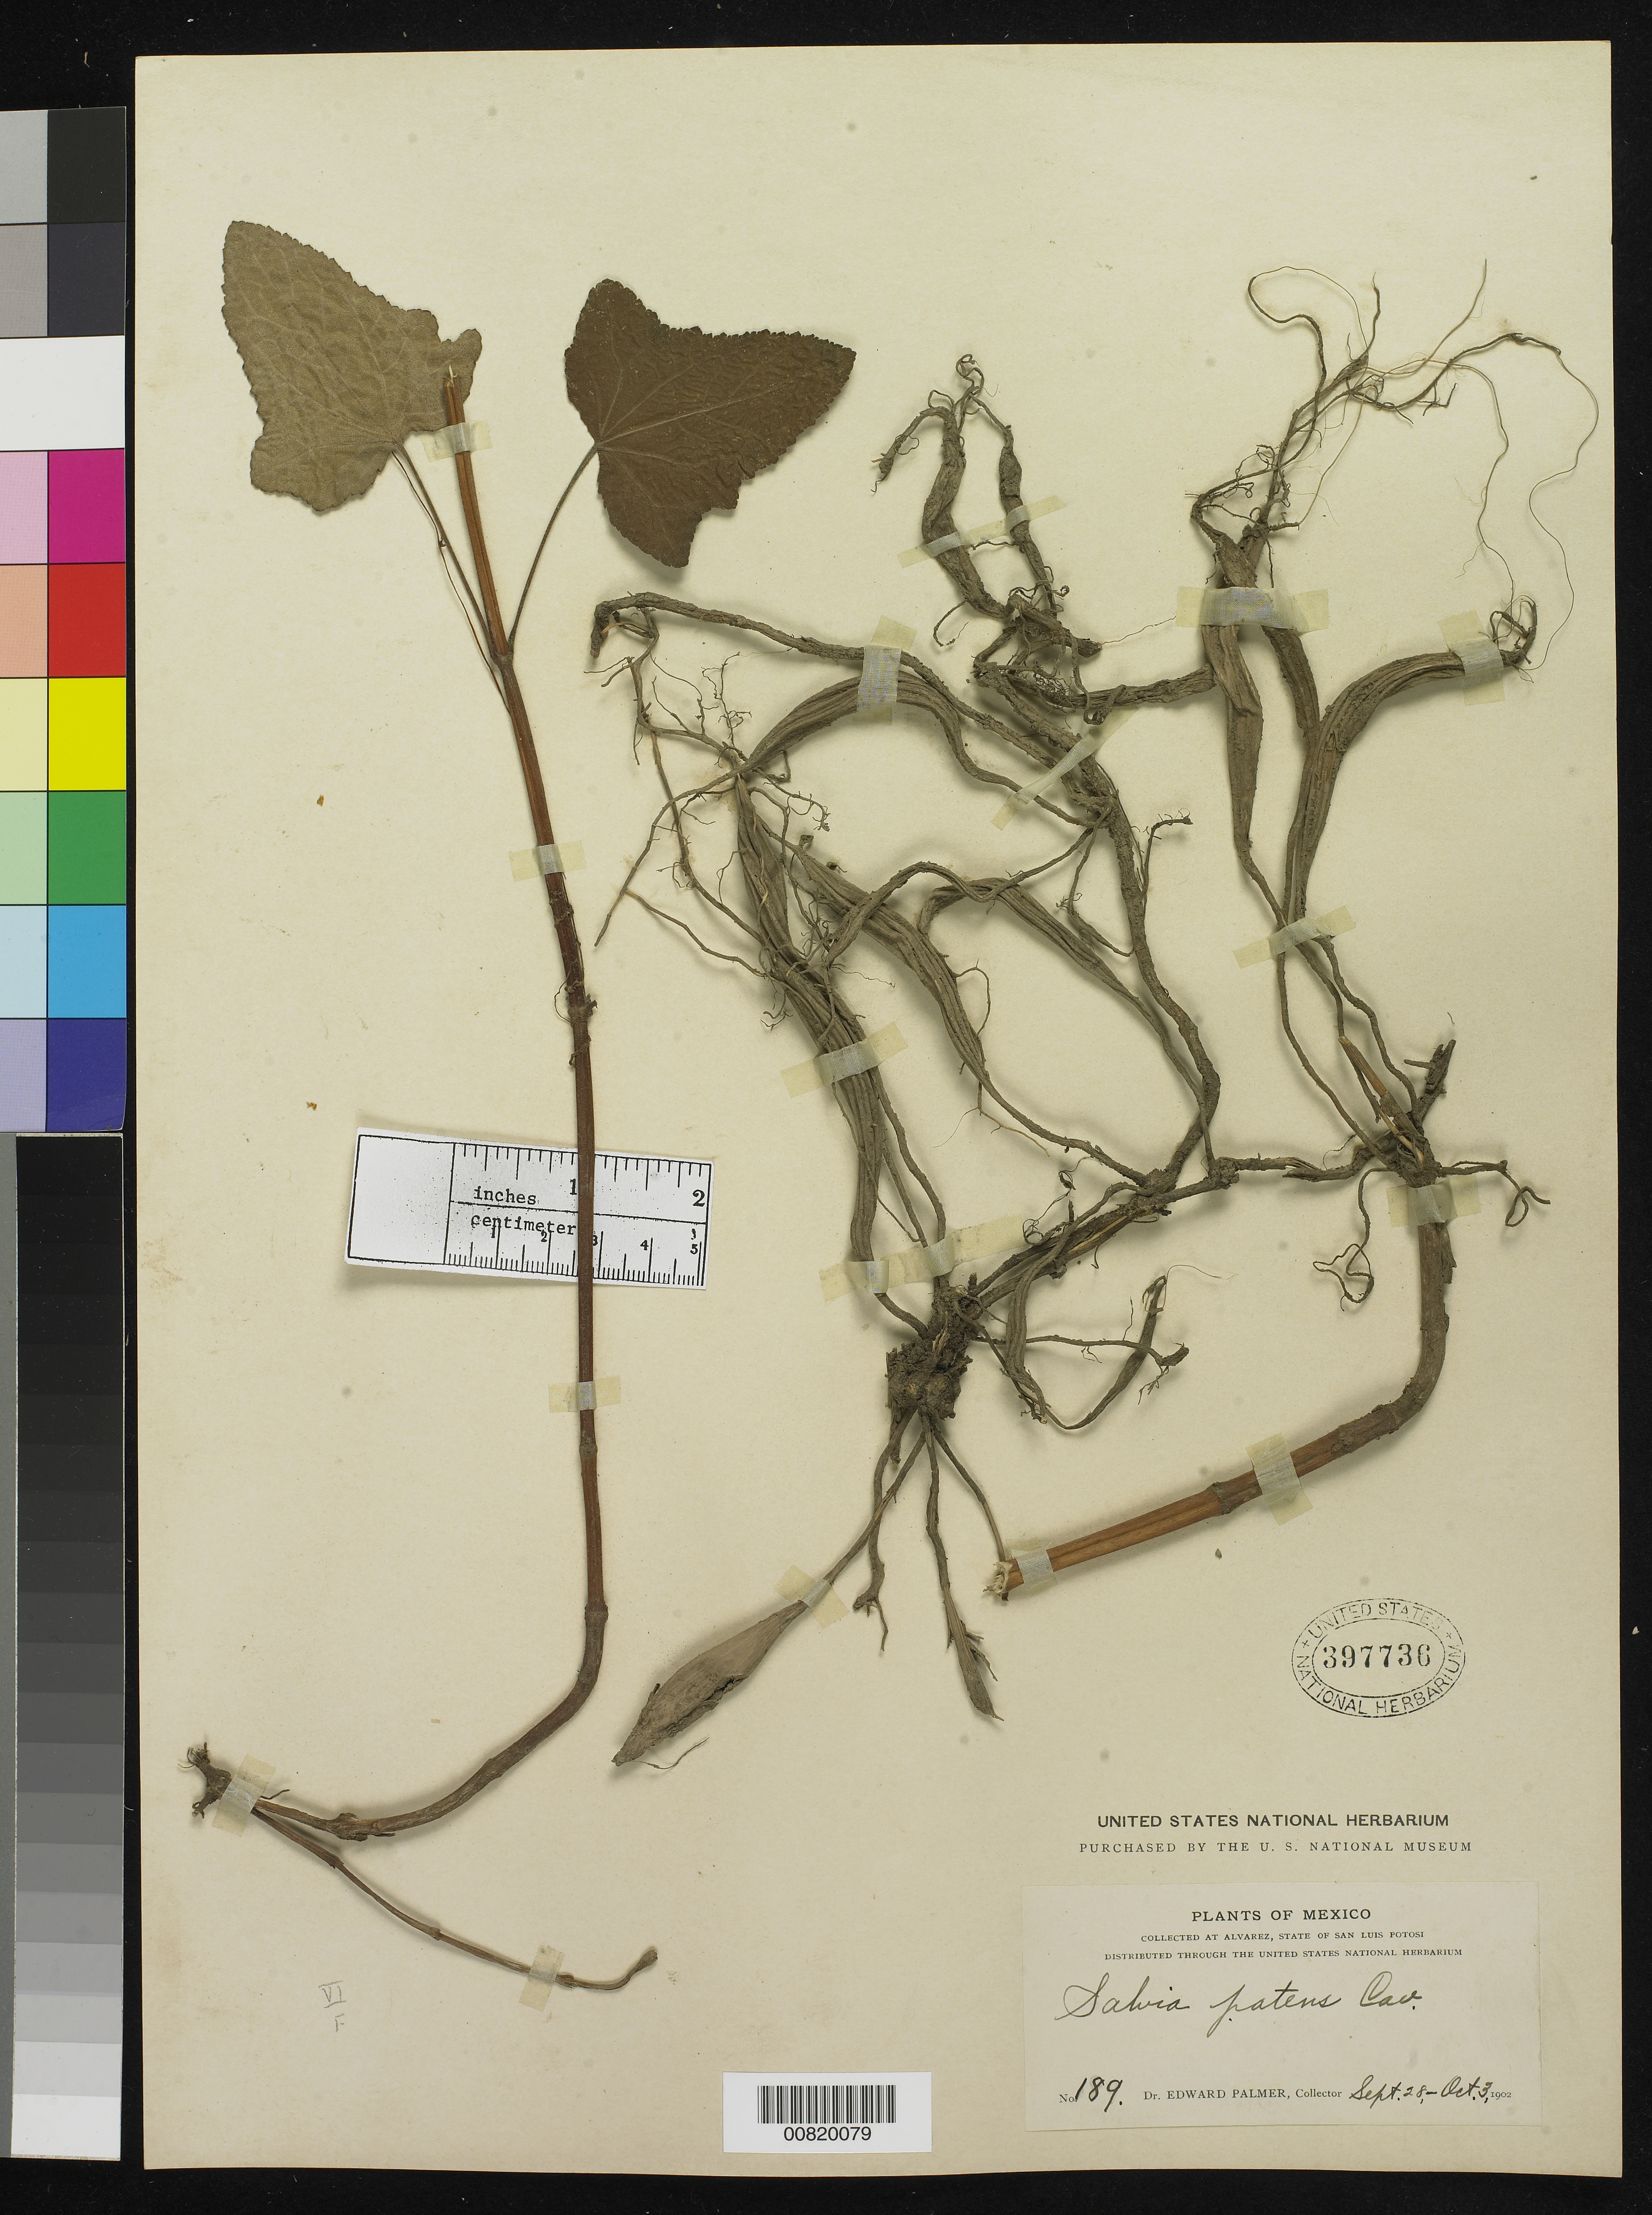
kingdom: Plantae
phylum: Tracheophyta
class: Magnoliopsida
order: Lamiales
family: Lamiaceae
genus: Salvia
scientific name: Salvia patens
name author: Cav.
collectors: E. Palmer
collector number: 189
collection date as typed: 28 Sep 1902 to 03 Oct 1902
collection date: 1902-09-28/1902-10-03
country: Mexico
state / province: San Luis Potosí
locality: Alvarez, San Luis Potosí.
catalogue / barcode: US 397736